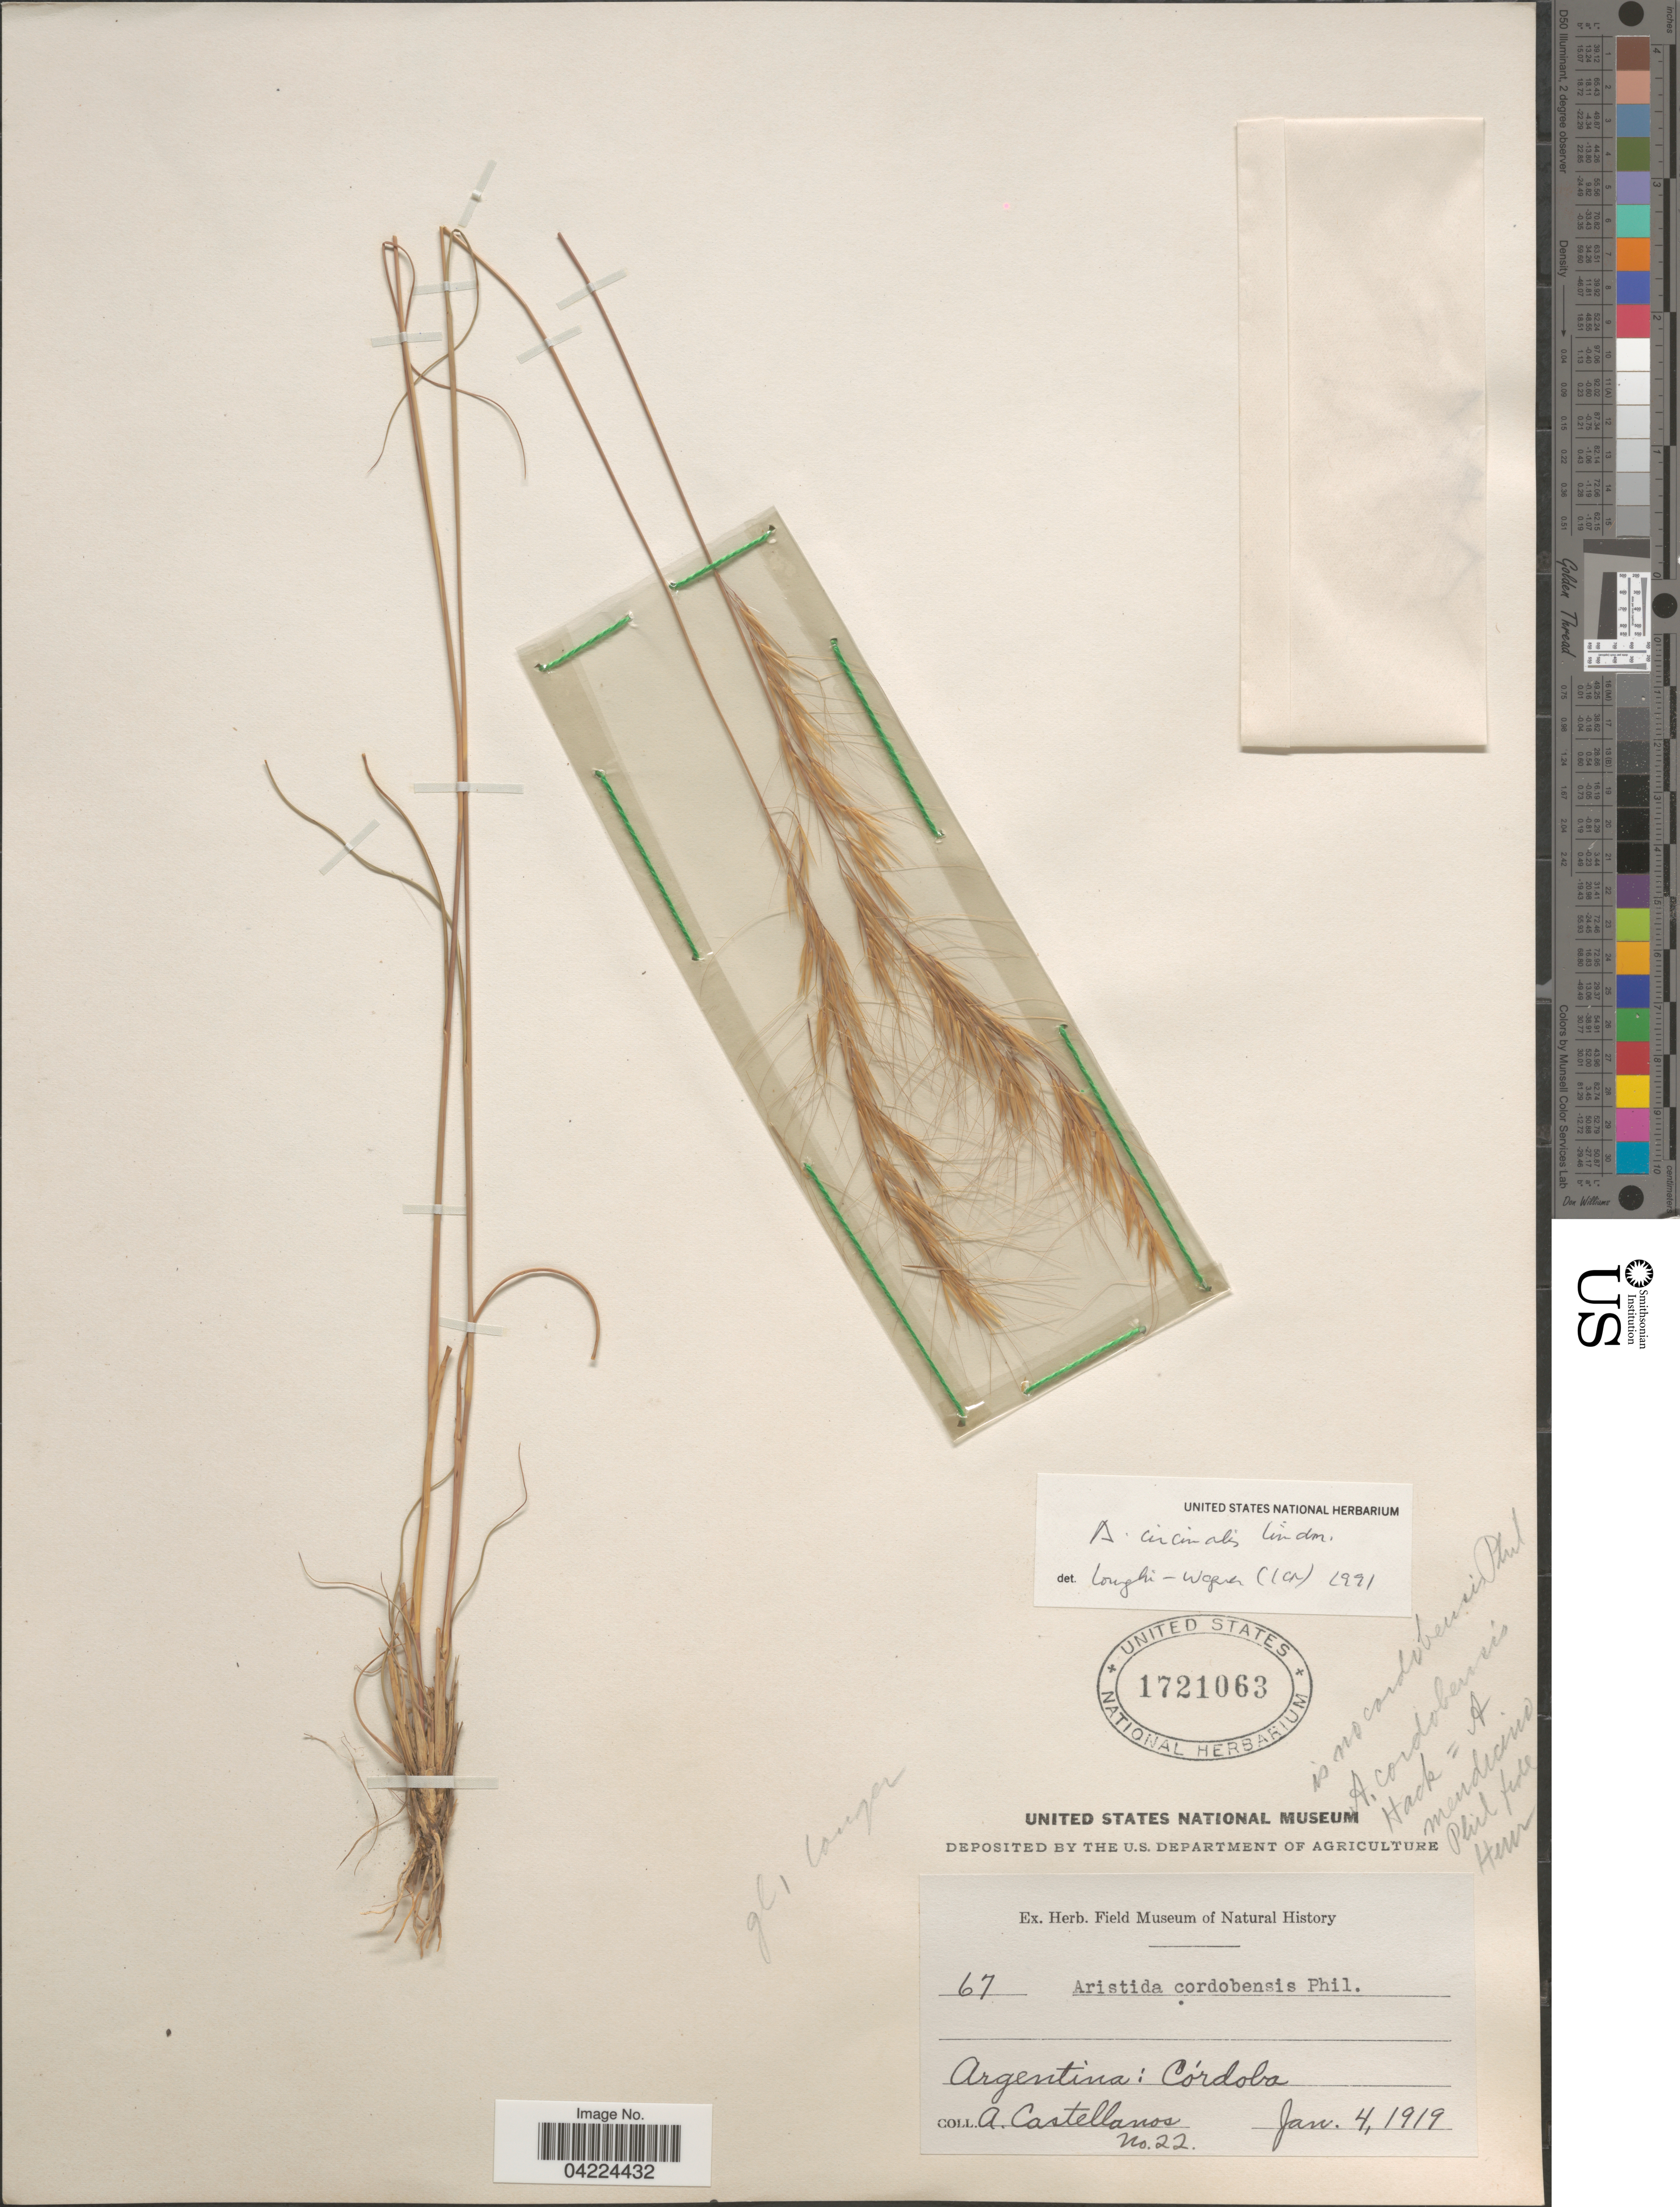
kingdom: Plantae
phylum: Tracheophyta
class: Liliopsida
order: Poales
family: Poaceae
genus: Aristida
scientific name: Aristida circinalis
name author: Lindm.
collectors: A. Castellanos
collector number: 22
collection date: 1919-01-04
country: Argentina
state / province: Cordoba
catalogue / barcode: US 1721063